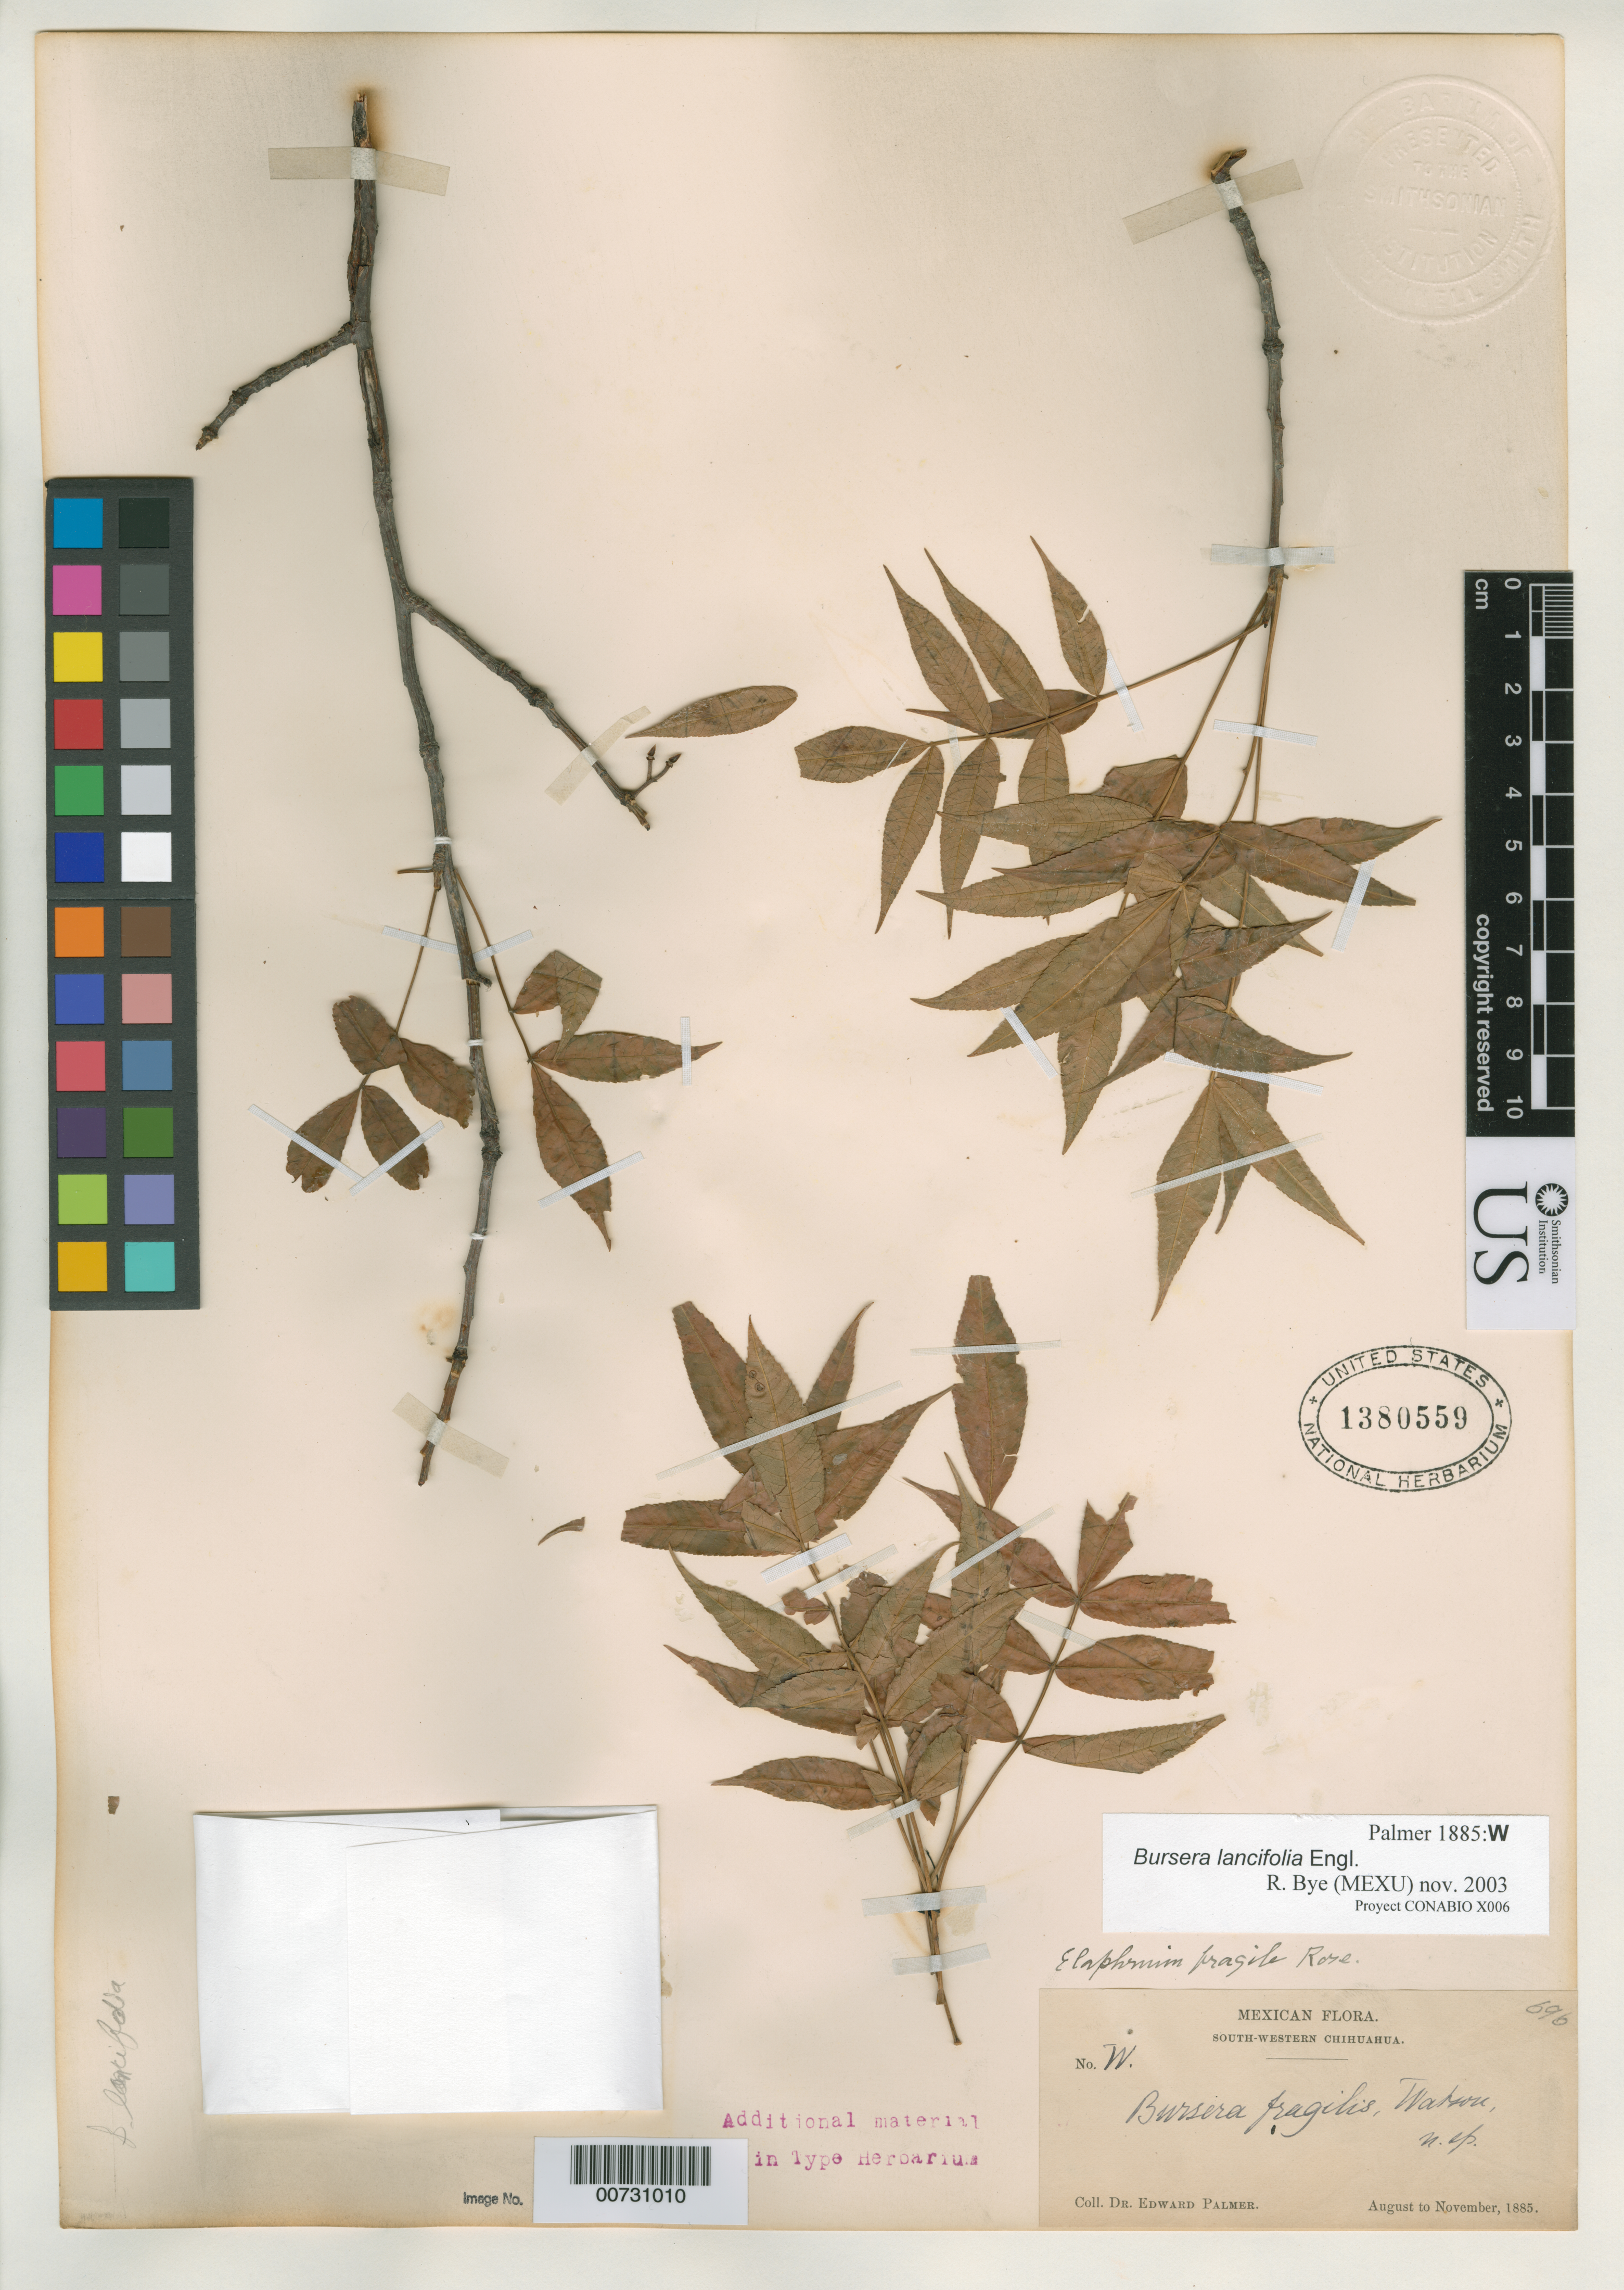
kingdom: Plantae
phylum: Tracheophyta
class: Magnoliopsida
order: Sapindales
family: Burseraceae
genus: Bursera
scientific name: Bursera fragilis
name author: S. Watson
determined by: Bye, R. A., (COLO), University of Colorado Museum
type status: Isotype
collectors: E. Palmer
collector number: "W"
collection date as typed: Aug 1885 to Nov 1885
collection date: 1885-08/1885-11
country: Mexico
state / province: Chihuahua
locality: South-western Chihuahua.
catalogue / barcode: US 1380559